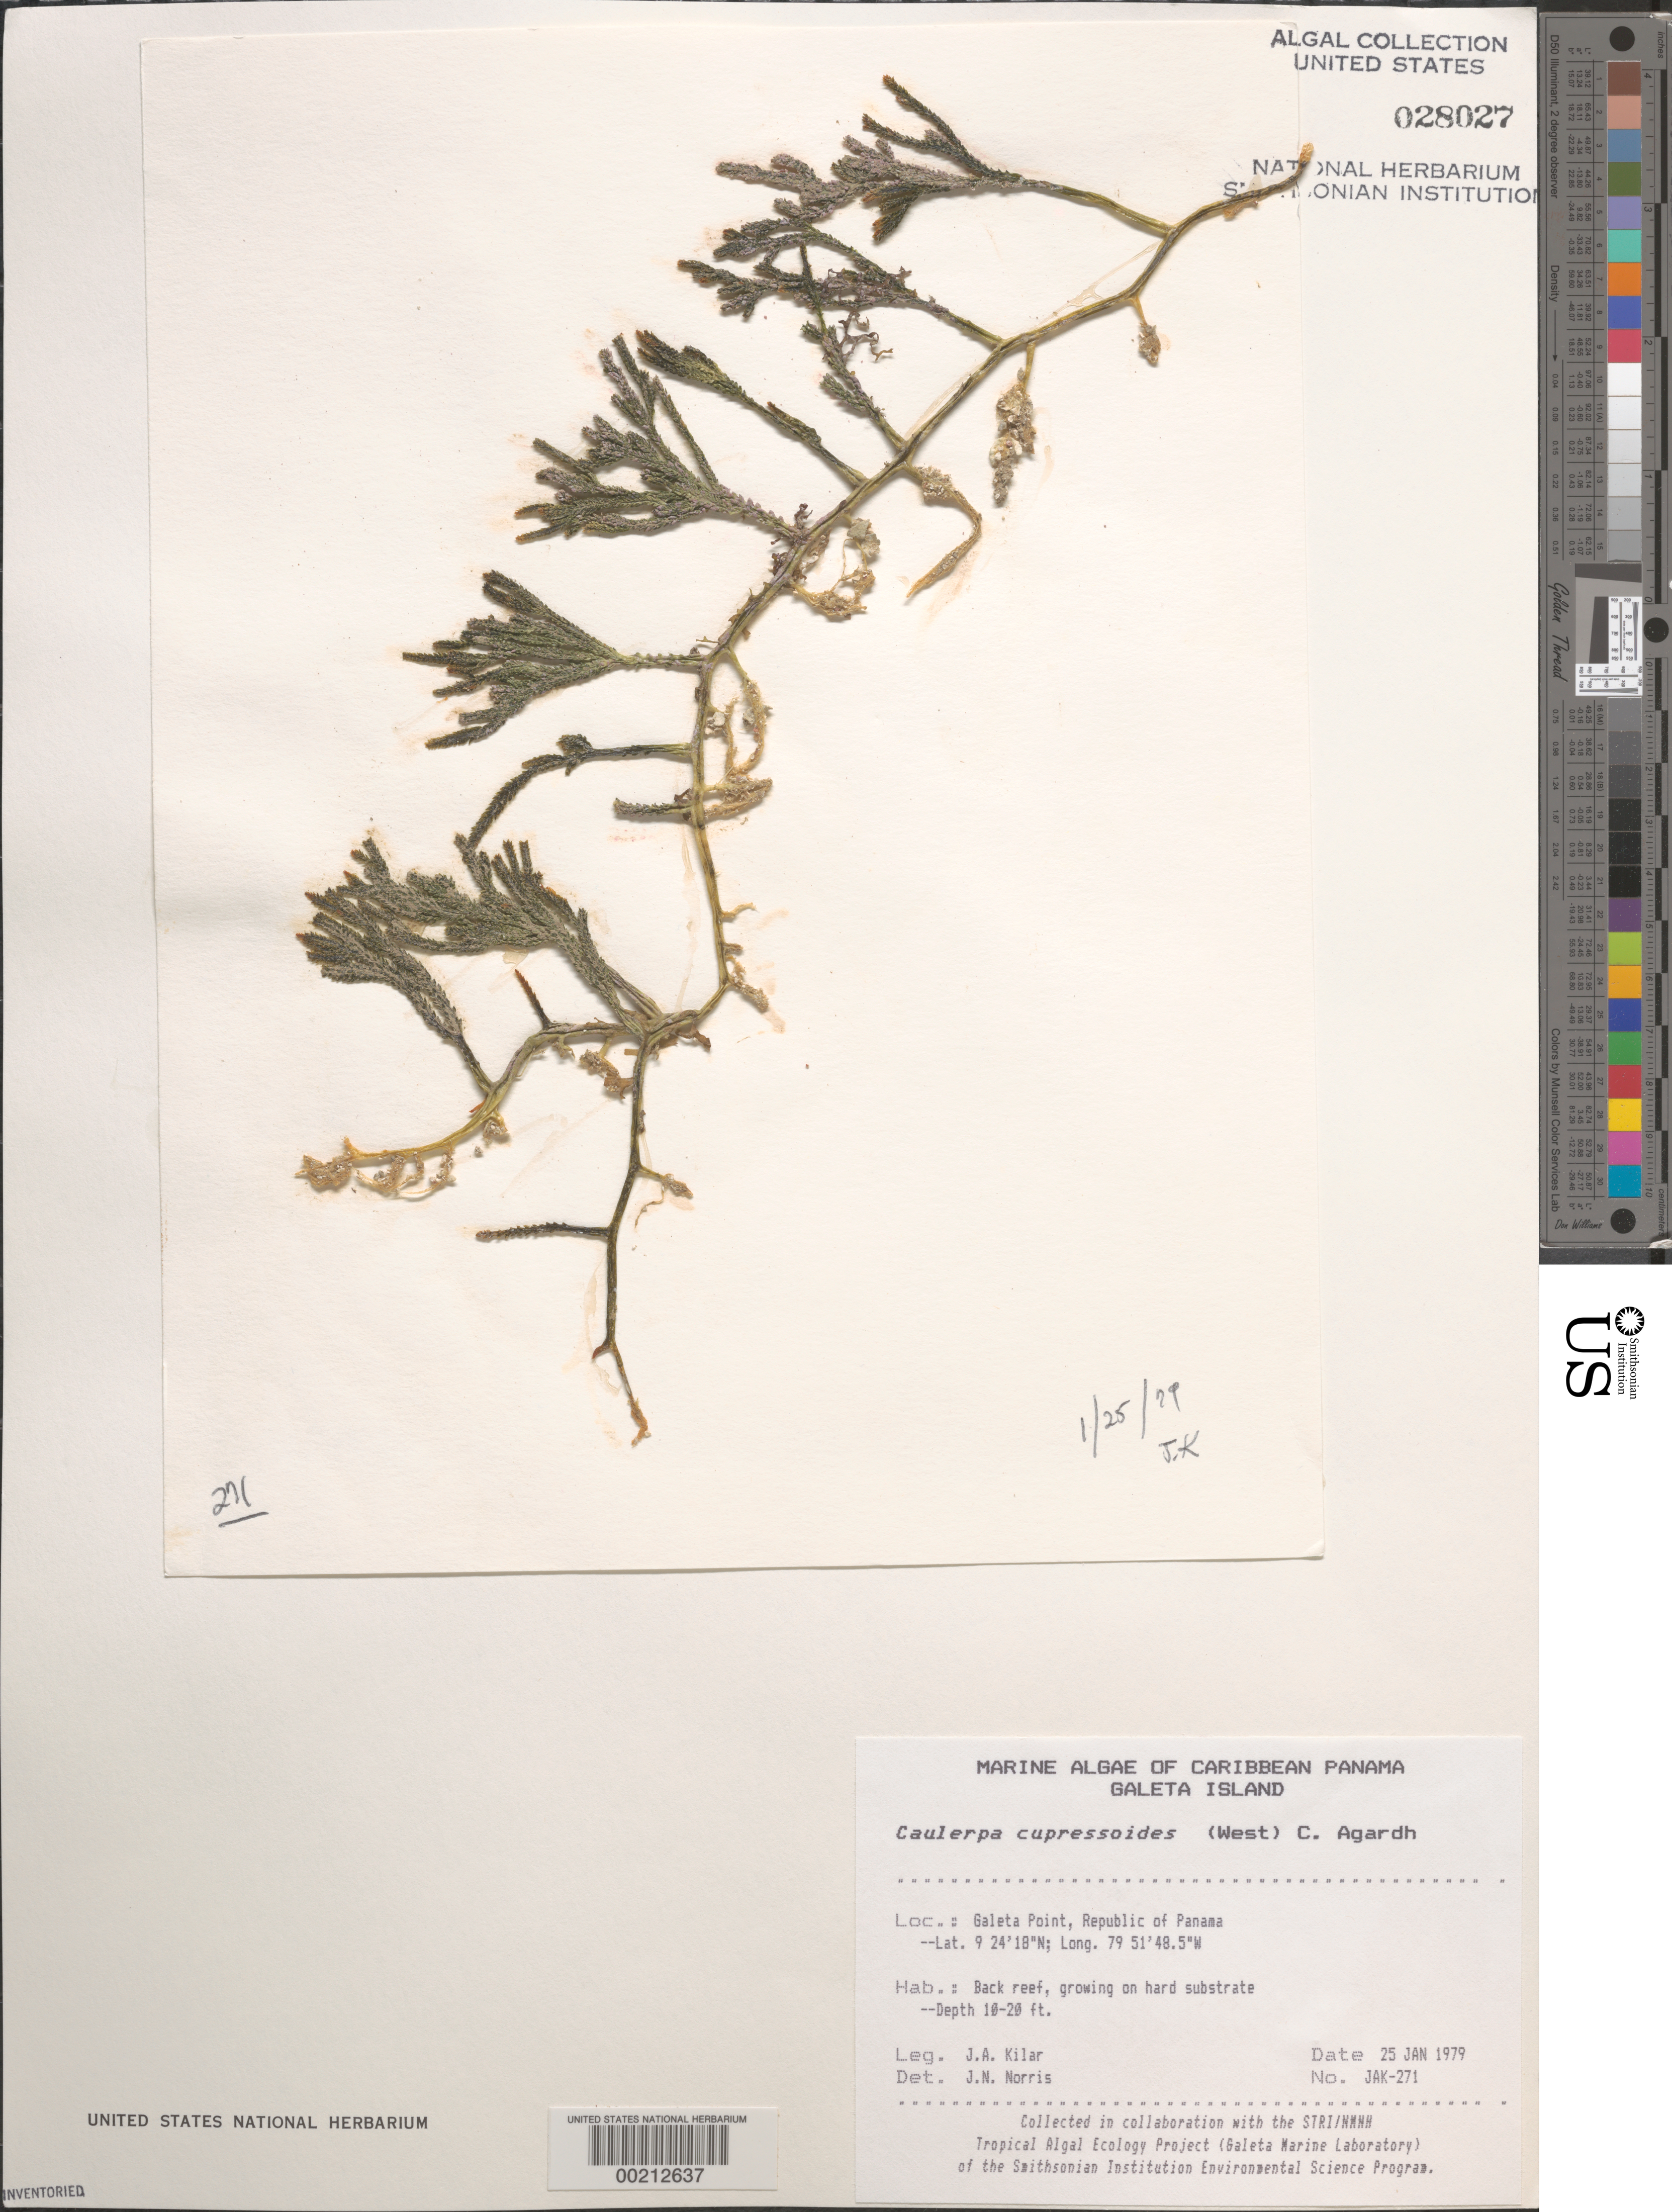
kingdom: Plantae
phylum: Chlorophyta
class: Ulvophyceae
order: Bryopsidales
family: Caulerpaceae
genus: Caulerpa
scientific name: Caulerpa cupressoides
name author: (Vahl) C. Agardh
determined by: Norris, James N.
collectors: J. A. Kilar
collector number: JAK-271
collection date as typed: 25 Jan 1979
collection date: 1979-01-25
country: Panama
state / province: Colón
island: Galeta Island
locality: Galeta Point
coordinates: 9 24' 18" N, 79 51' 48.5" W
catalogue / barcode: US 28027